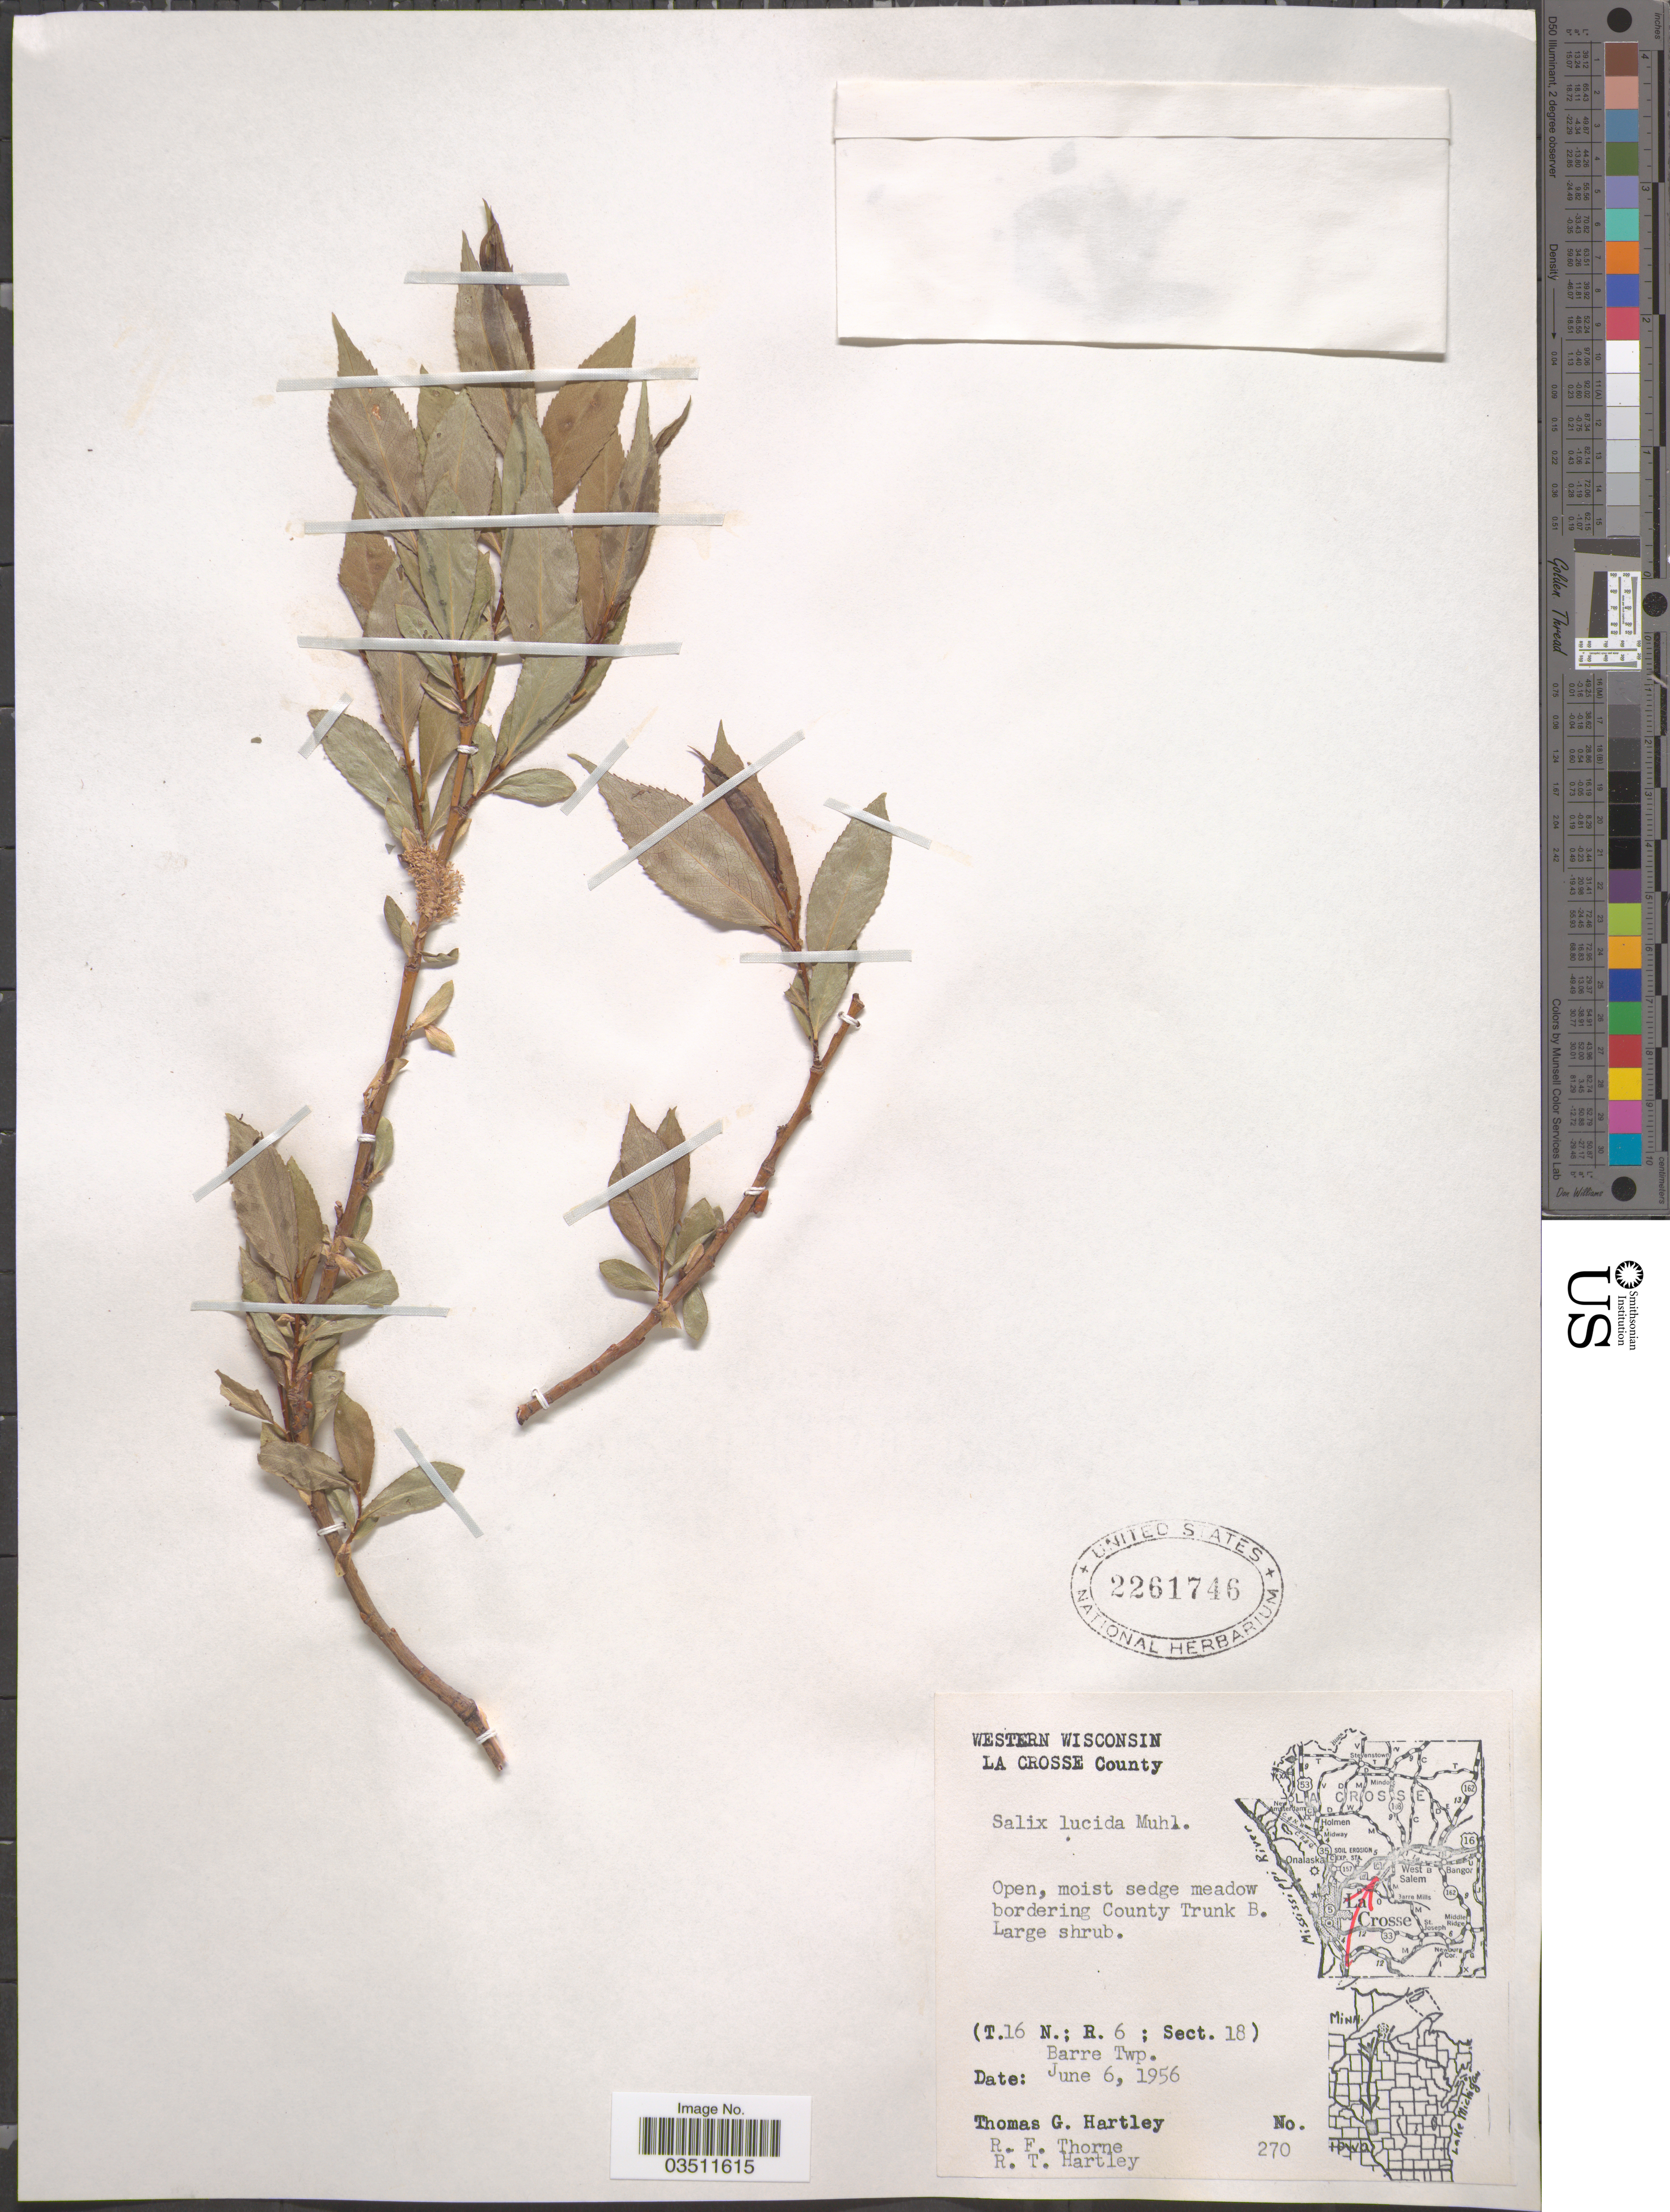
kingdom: Plantae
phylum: Tracheophyta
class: Magnoliopsida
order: Malpighiales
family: Salicaceae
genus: Salix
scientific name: Salix lucida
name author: Muhl.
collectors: T. G. Hartley, R. Thorne & R. T. Hartley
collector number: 270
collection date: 1956-06-06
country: United States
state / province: Wisconsin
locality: Western Wisconsin. La Crosse County. Open, moist sedge meadow bordering County Trunk B. (T.16 N.; R. 6; Sect. 18) Barre Twp.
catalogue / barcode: US 2261746